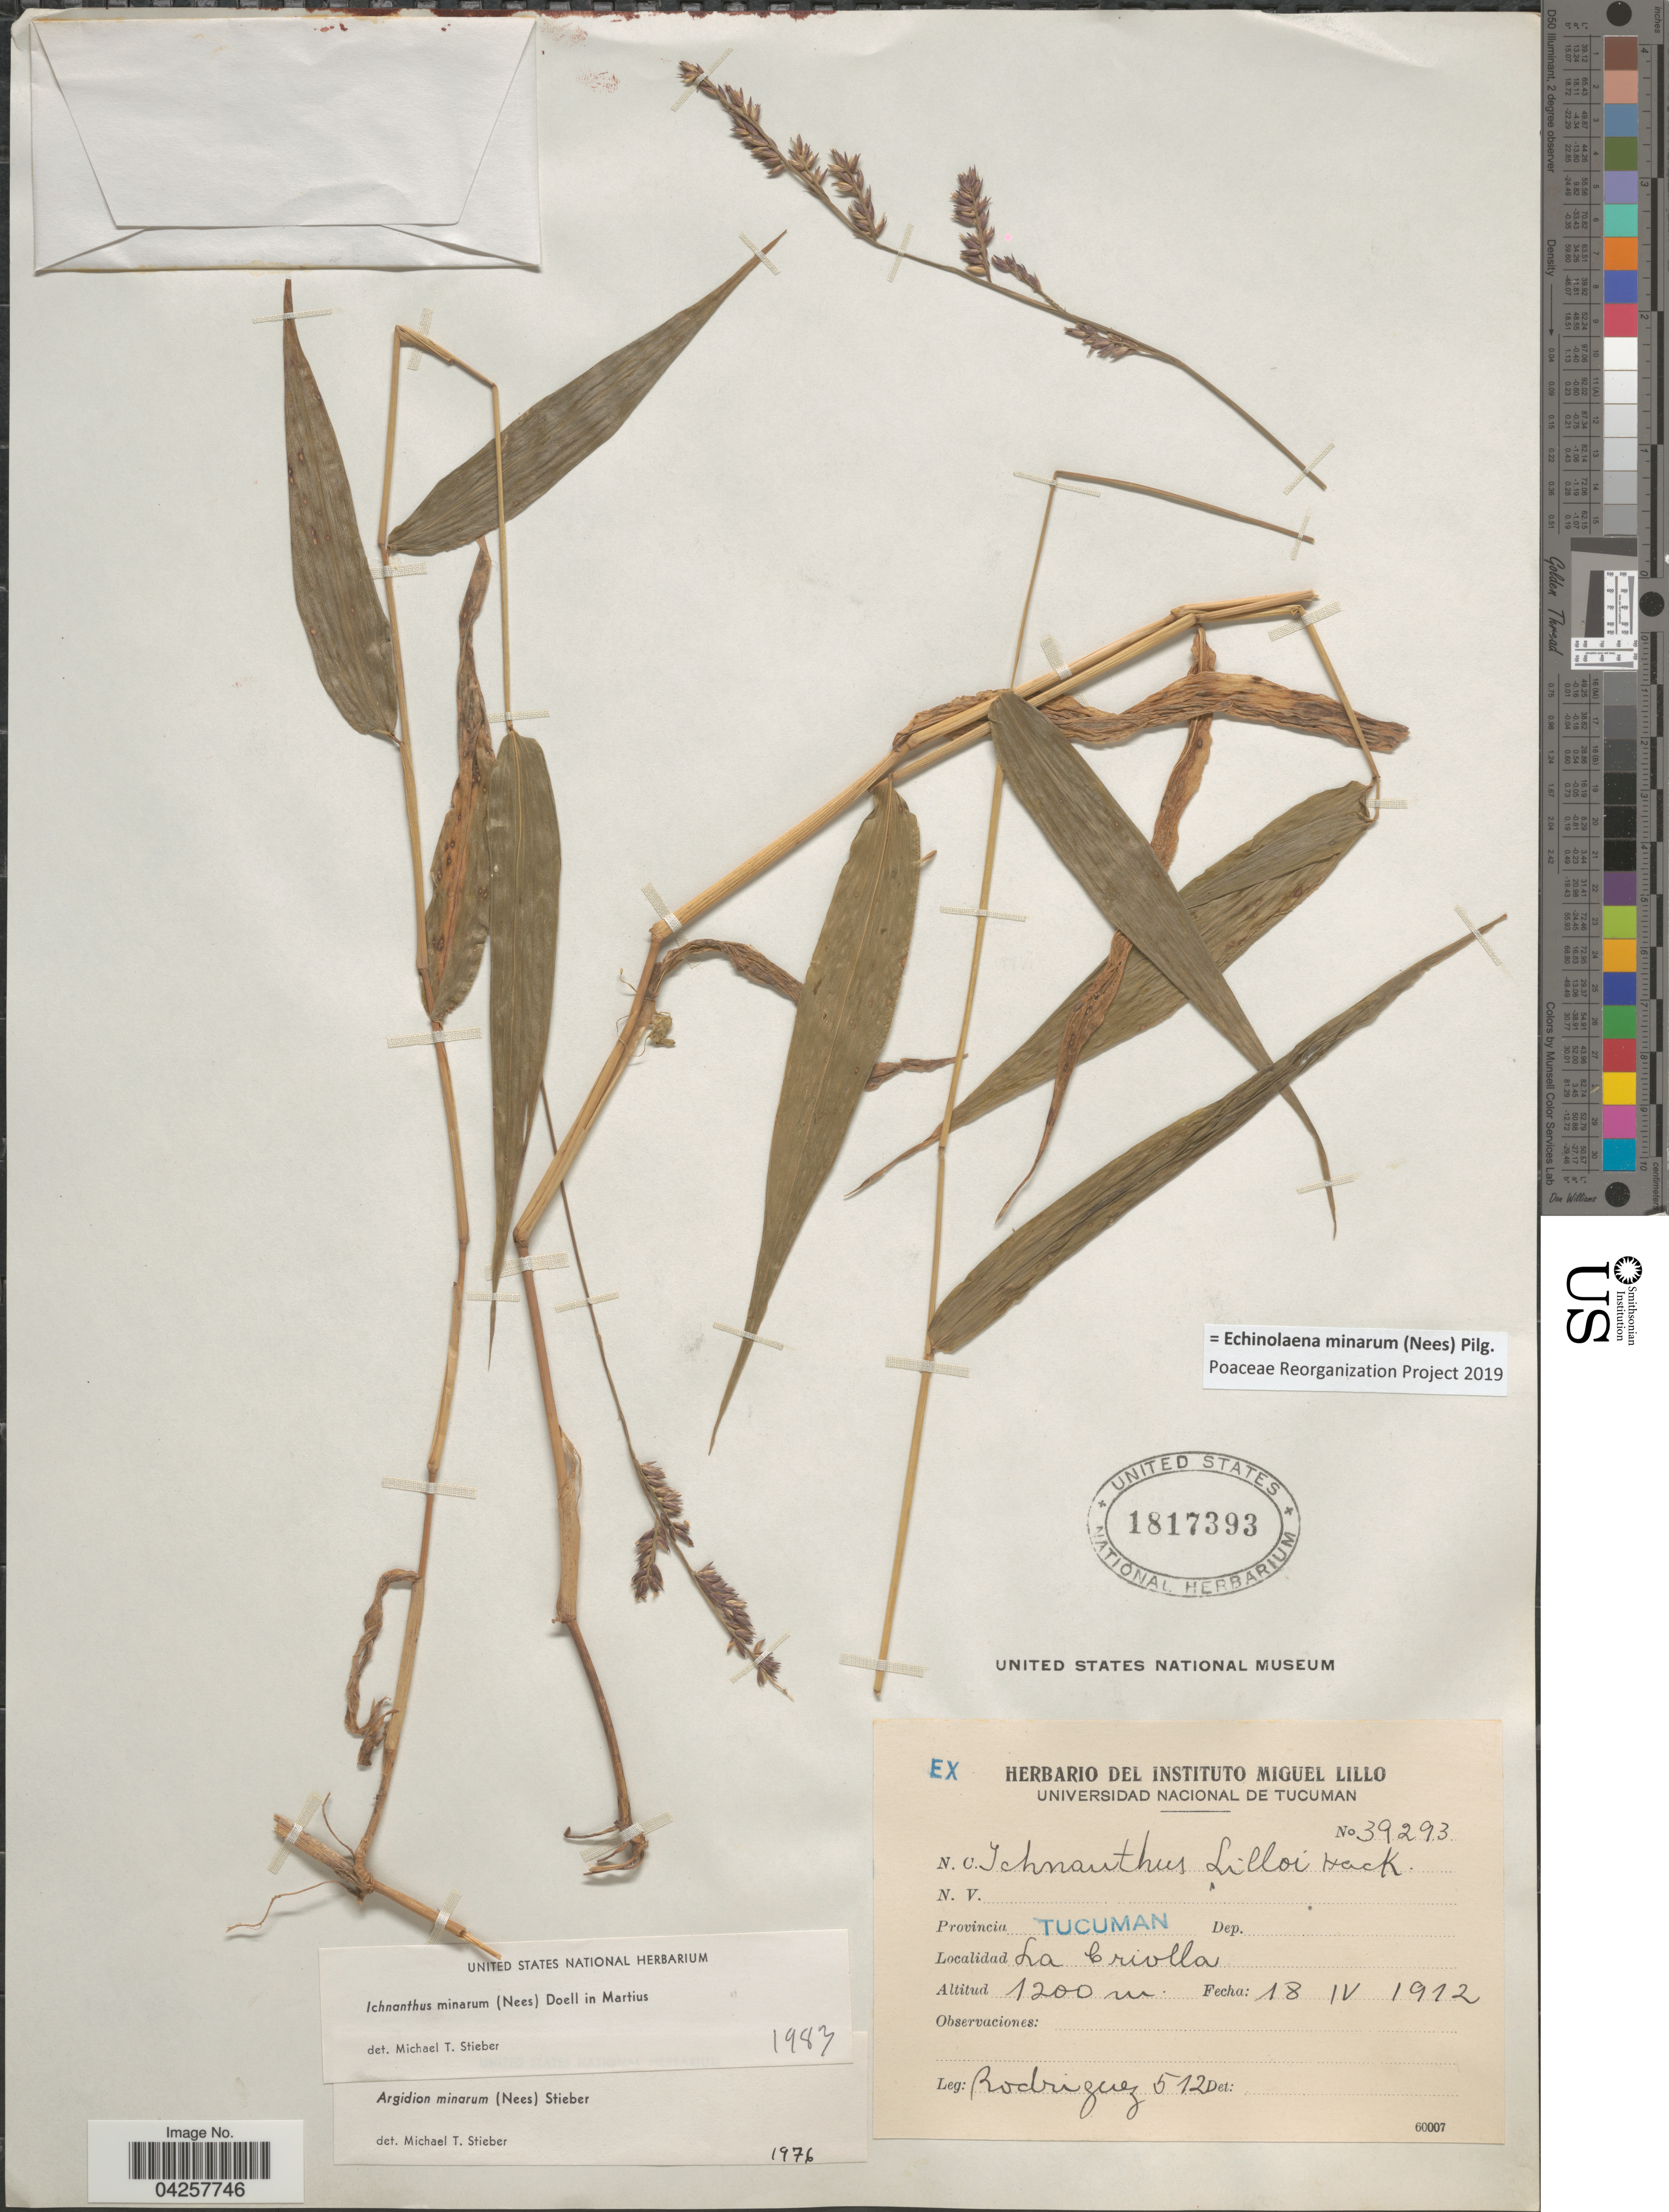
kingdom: Plantae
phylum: Tracheophyta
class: Liliopsida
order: Poales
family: Poaceae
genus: Echinolaena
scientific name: Echinolaena minarum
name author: (Nees) Pilg.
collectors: Rodriguez, --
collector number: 512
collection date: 1912-04-18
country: Argentina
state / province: Tucuman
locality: La Criolla.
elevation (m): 1200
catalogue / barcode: US 1817393